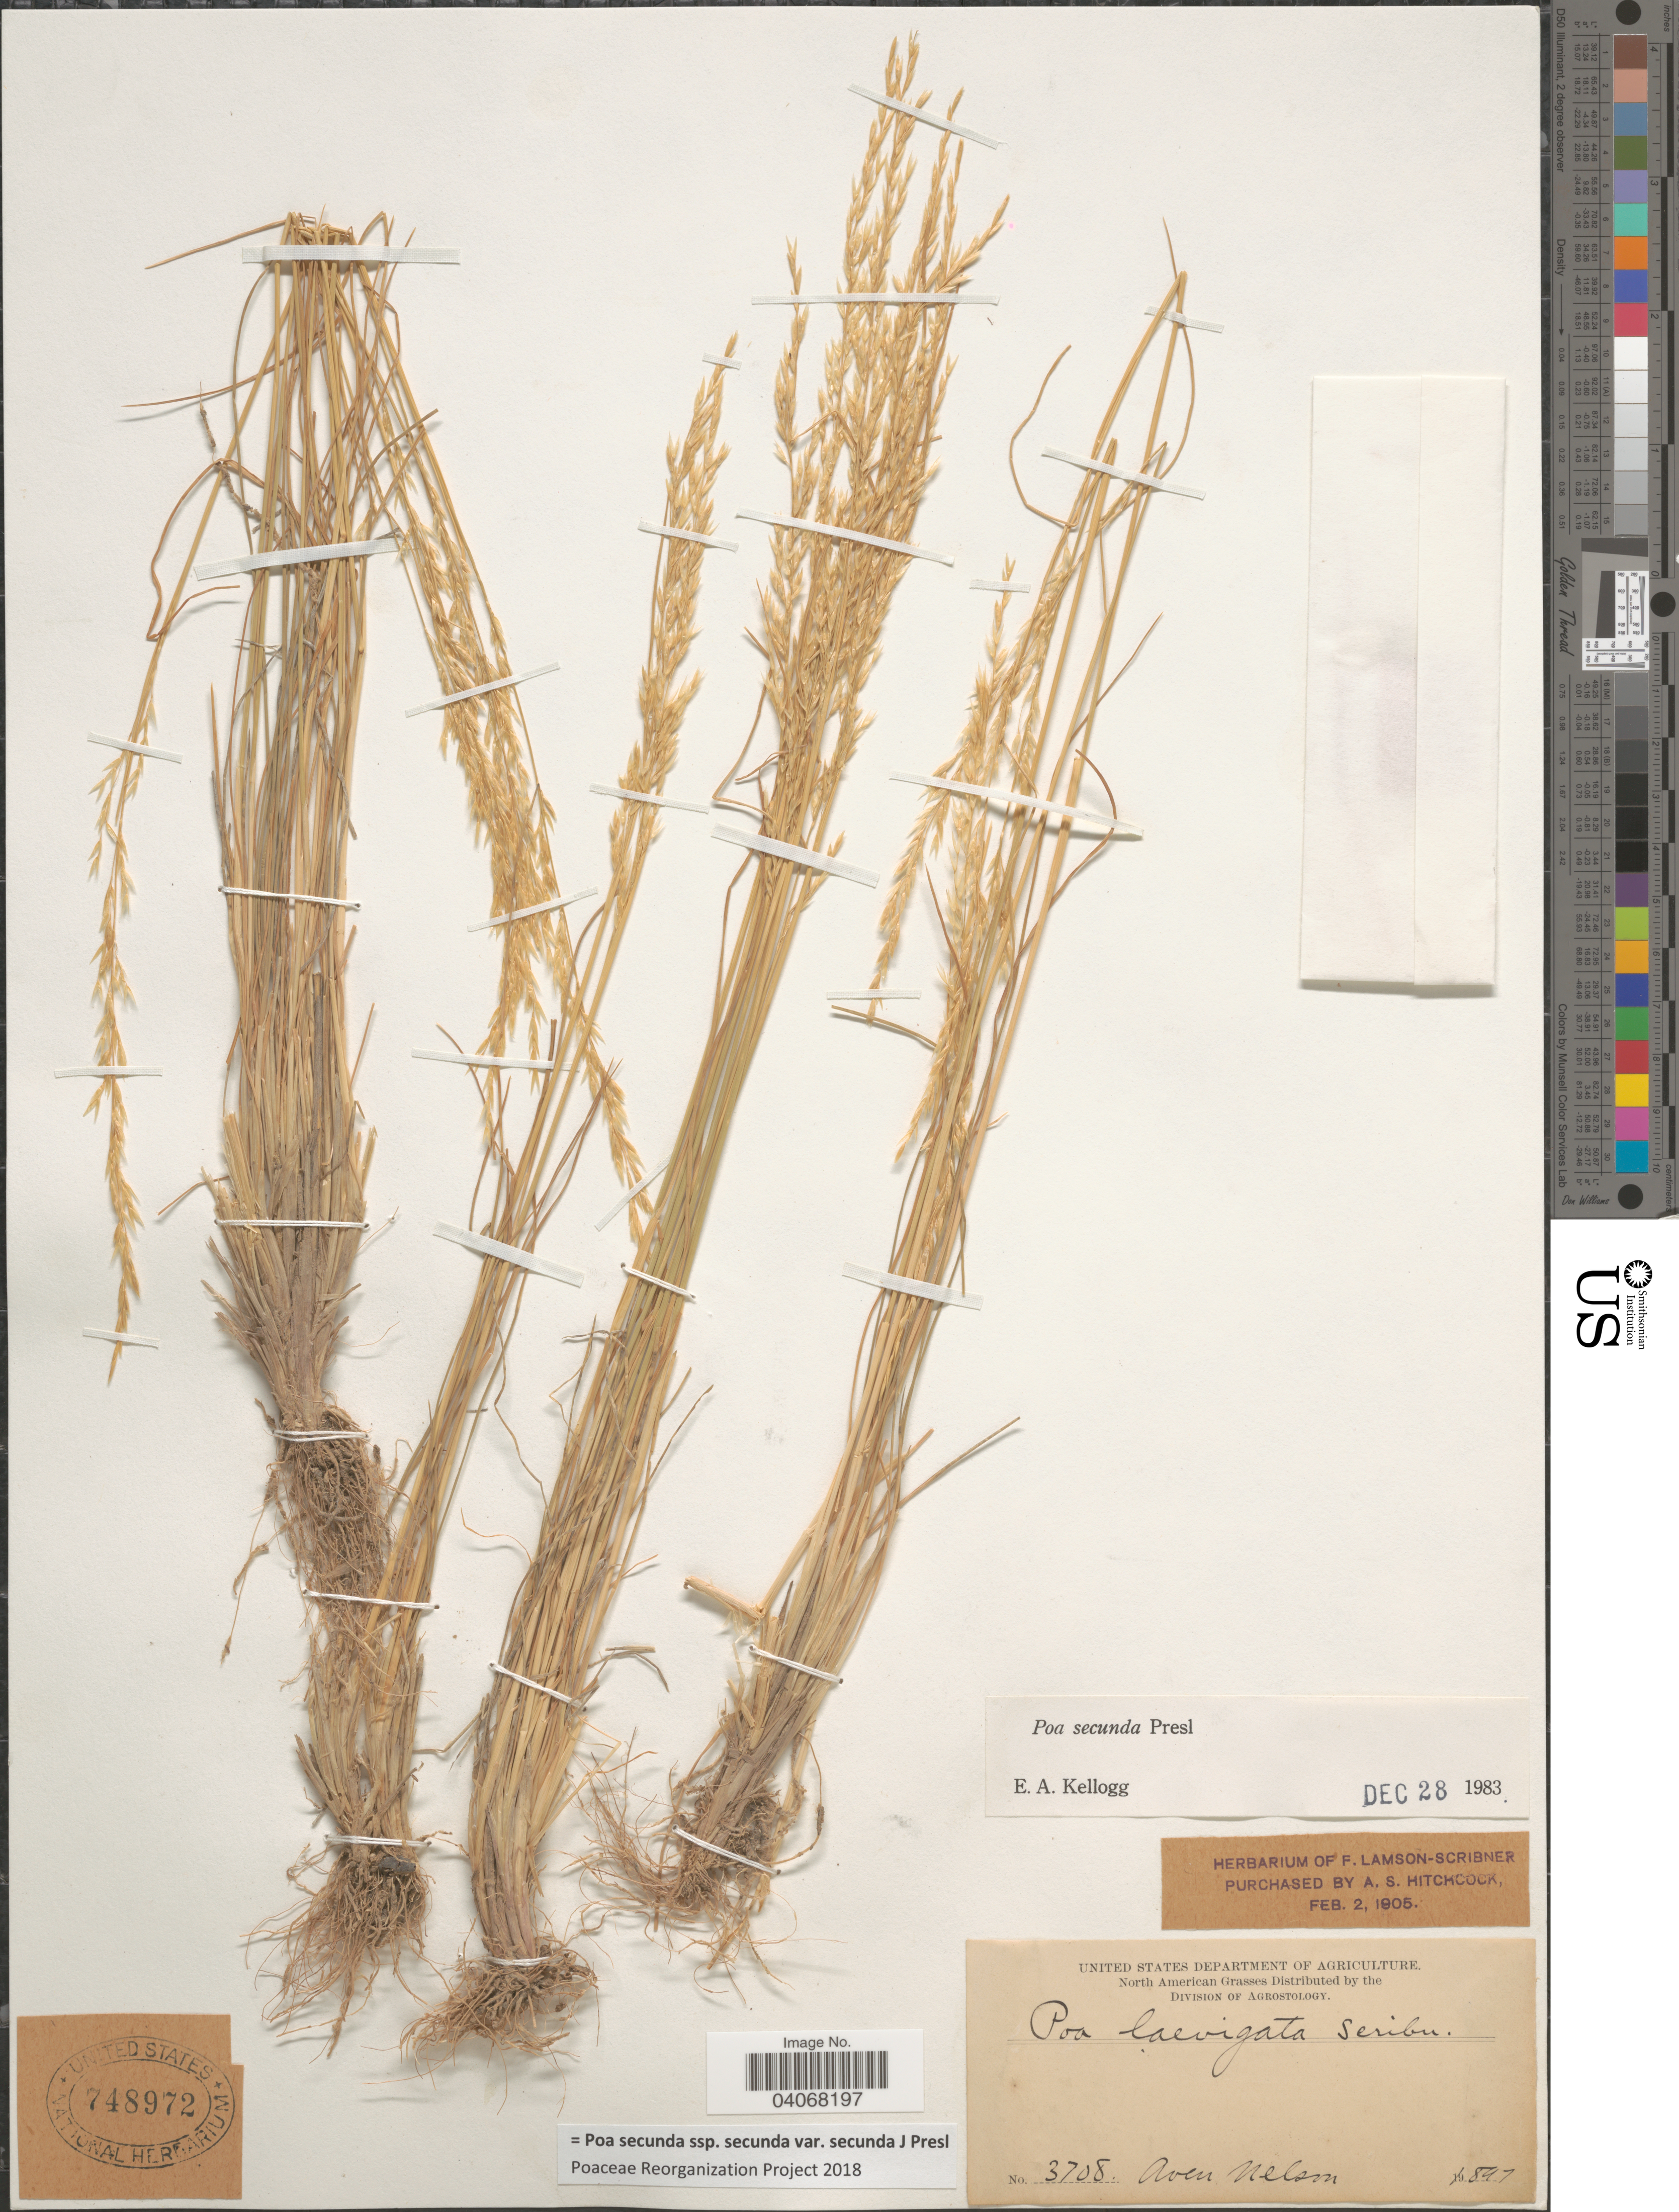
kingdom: Plantae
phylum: Tracheophyta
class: Liliopsida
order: Poales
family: Poaceae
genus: Poa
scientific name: Poa secunda subsp. secunda var. secunda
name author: J. Presl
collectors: A. Nelson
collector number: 3708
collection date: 1897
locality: North American.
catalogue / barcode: US 748972